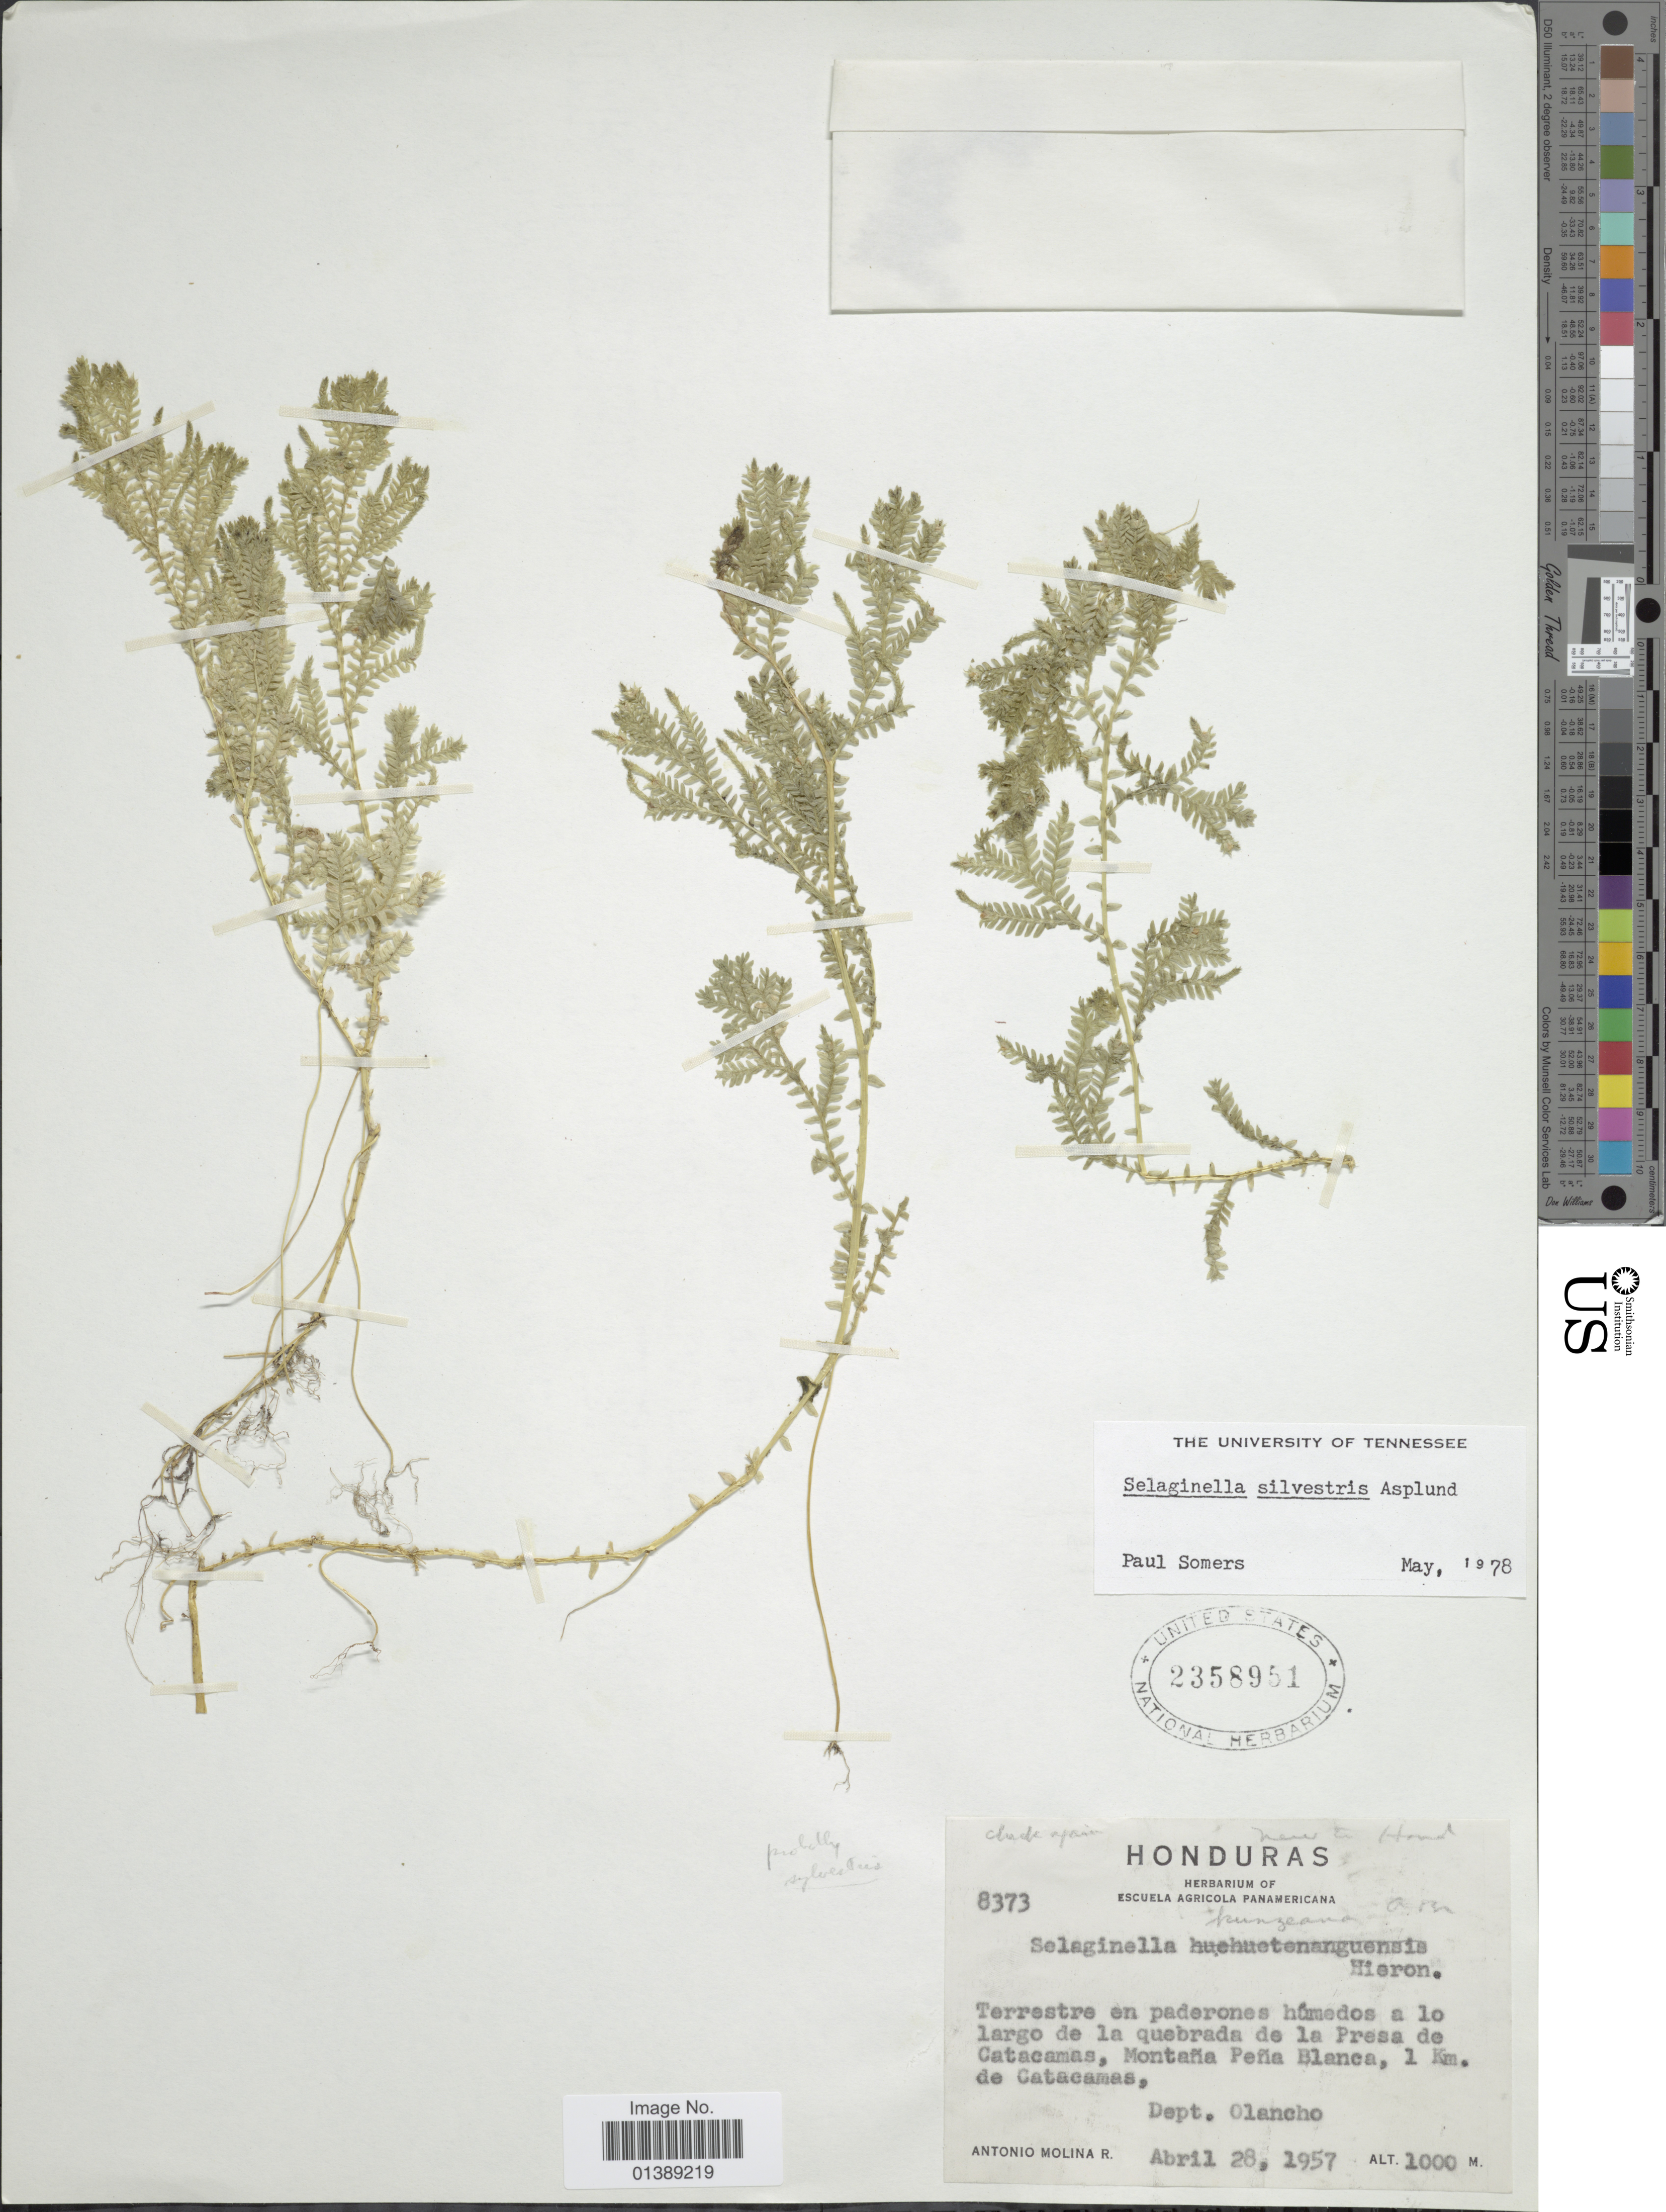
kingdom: Plantae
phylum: Tracheophyta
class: Lycopodiopsida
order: Selaginellales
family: Selaginellaceae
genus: Selaginella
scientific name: Selaginella silvestris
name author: Aspl.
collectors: A. Molina R.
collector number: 8373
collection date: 1957-04-28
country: Honduras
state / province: Olancho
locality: Terrestre en paderones húmedos a lo largo de la quebrada de la Presa de catacamas, Montaña Peña Blanca, 1 km de Catacamas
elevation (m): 1000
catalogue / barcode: US 2358951